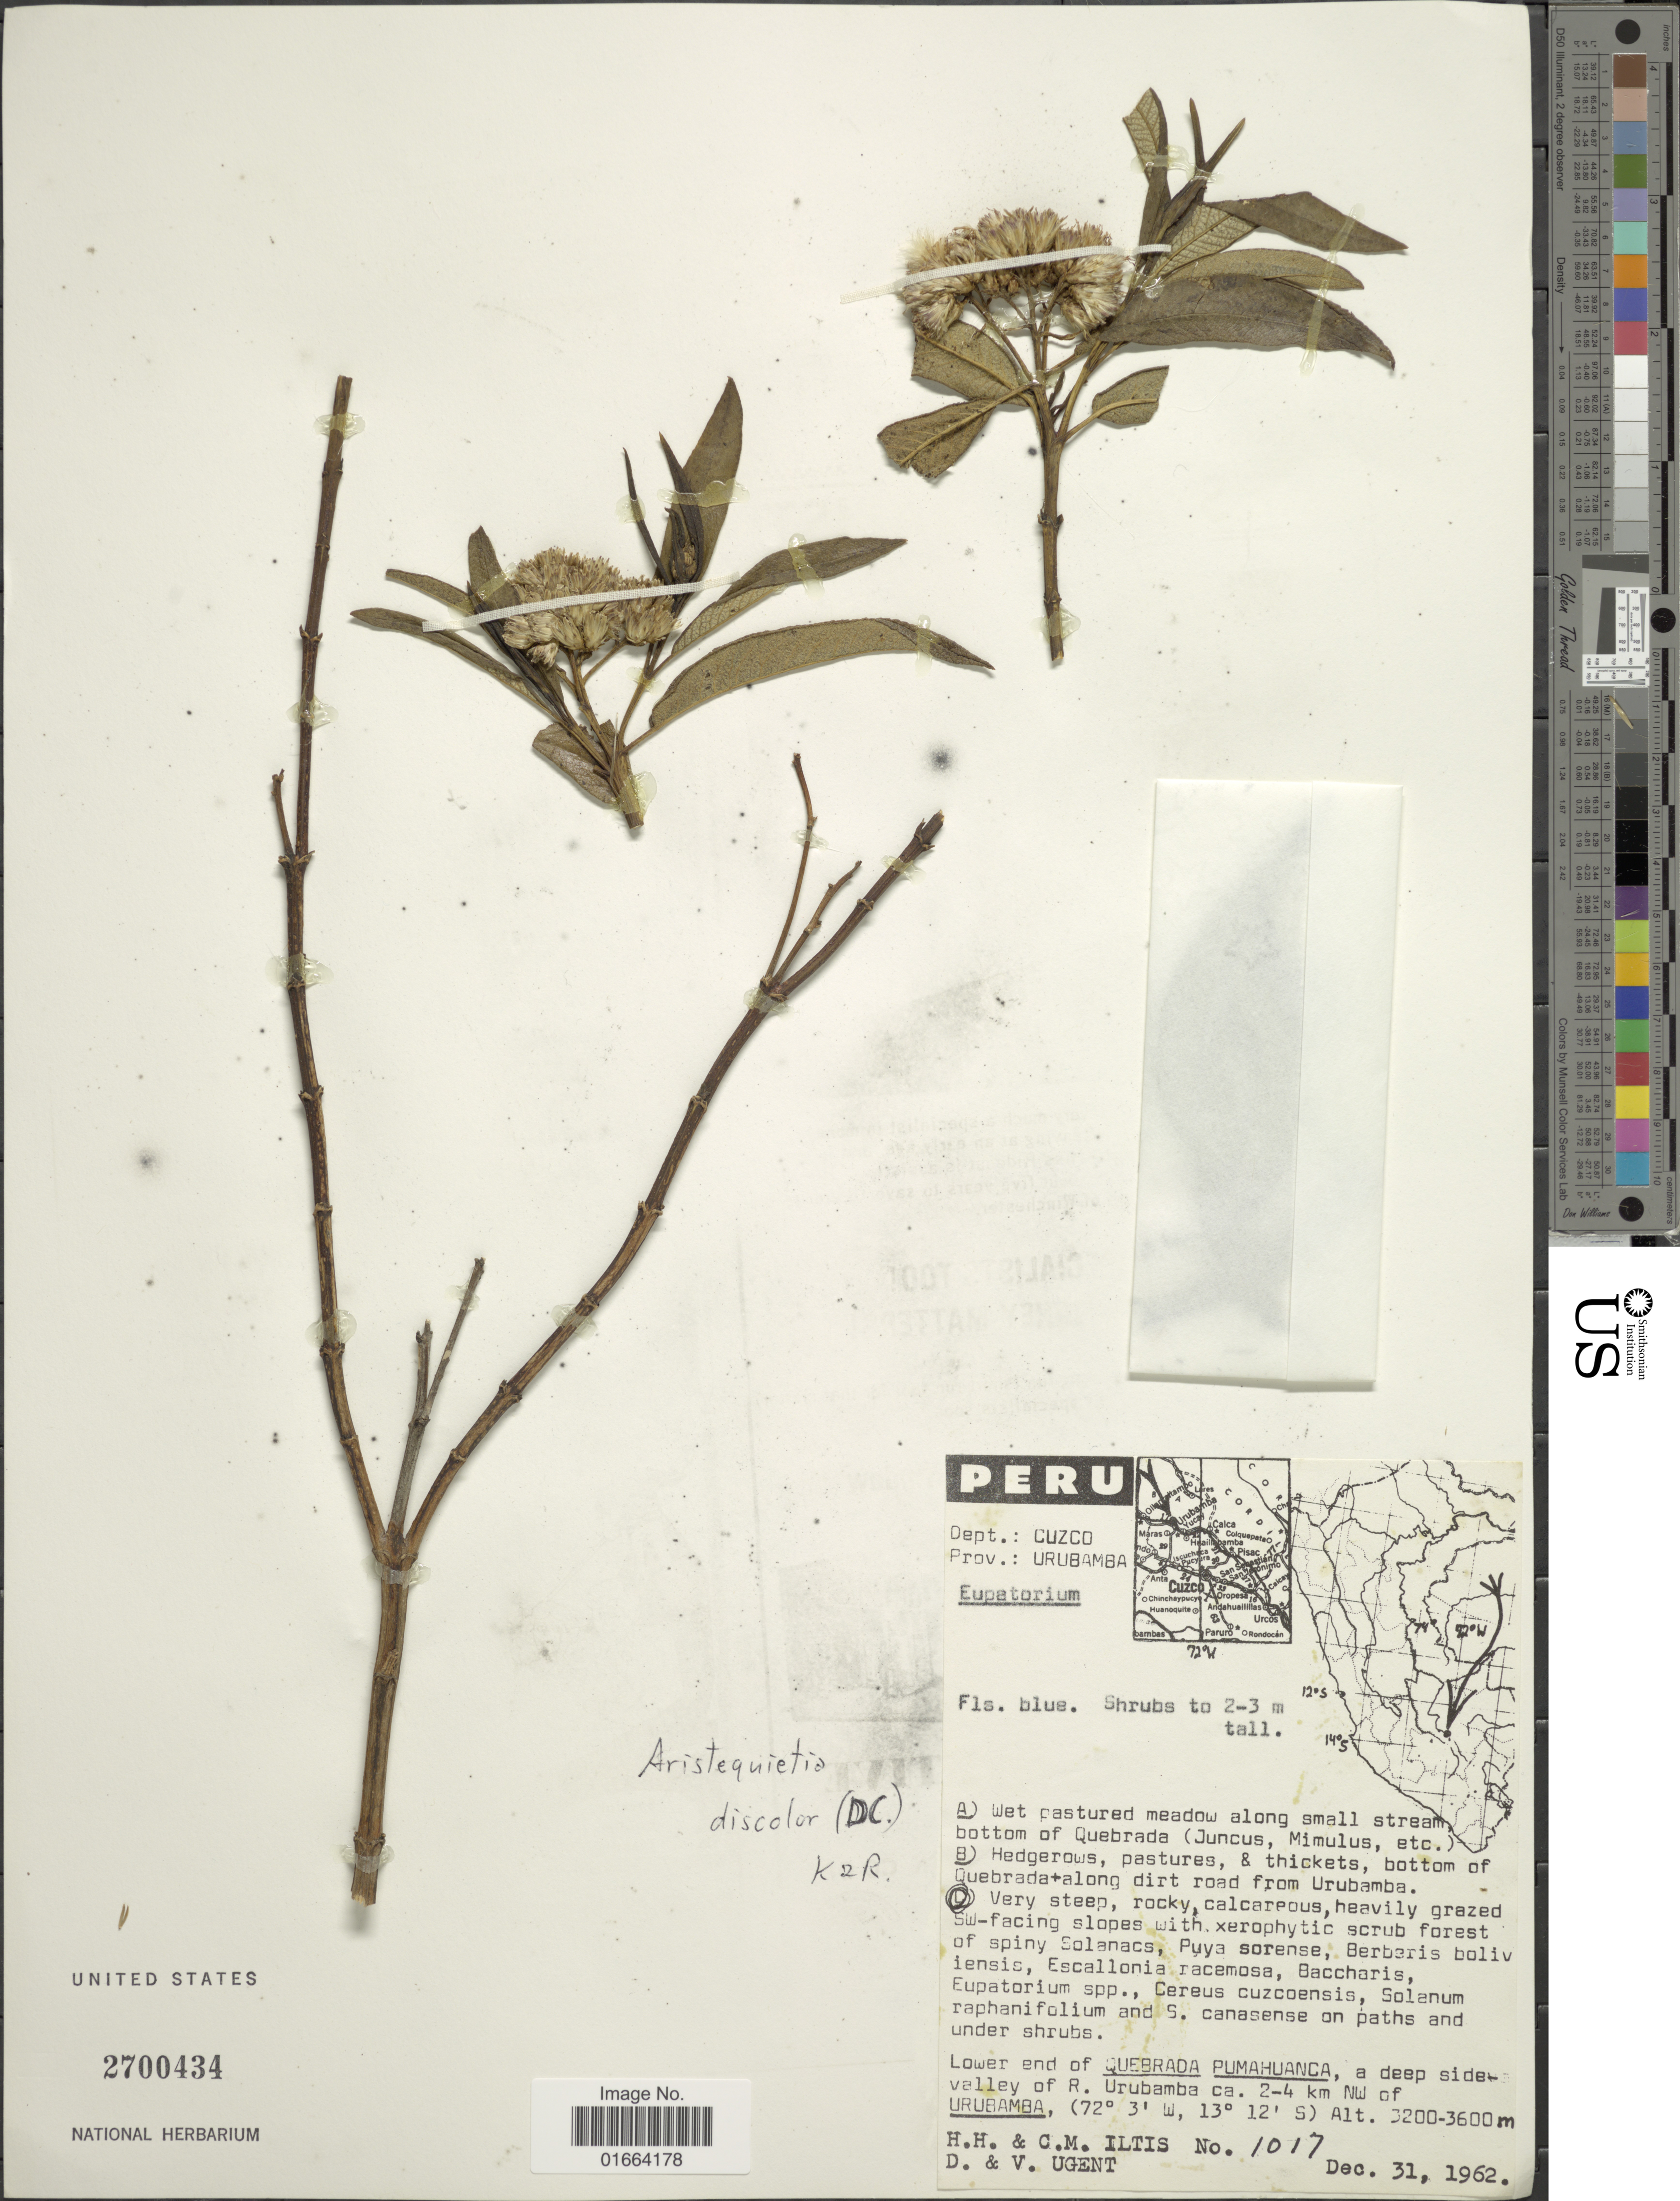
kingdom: Plantae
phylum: Tracheophyta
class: Magnoliopsida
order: Asterales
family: Asteraceae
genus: Aristeguietia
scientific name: Aristeguietia discolor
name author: (DC.) R.M. King & H. Rob.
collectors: H. H. Iltis, C. M Iltis, D. Ugent & V. Ugent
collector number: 1017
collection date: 1962-12-31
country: Peru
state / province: Cusco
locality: Prov.: Urubamba. Lower end of Quebrada Pumahuanca, a deep sidevalley of R. Urubamba ca. 2-4 km NW of Urubamba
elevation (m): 3200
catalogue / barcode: US 2700434